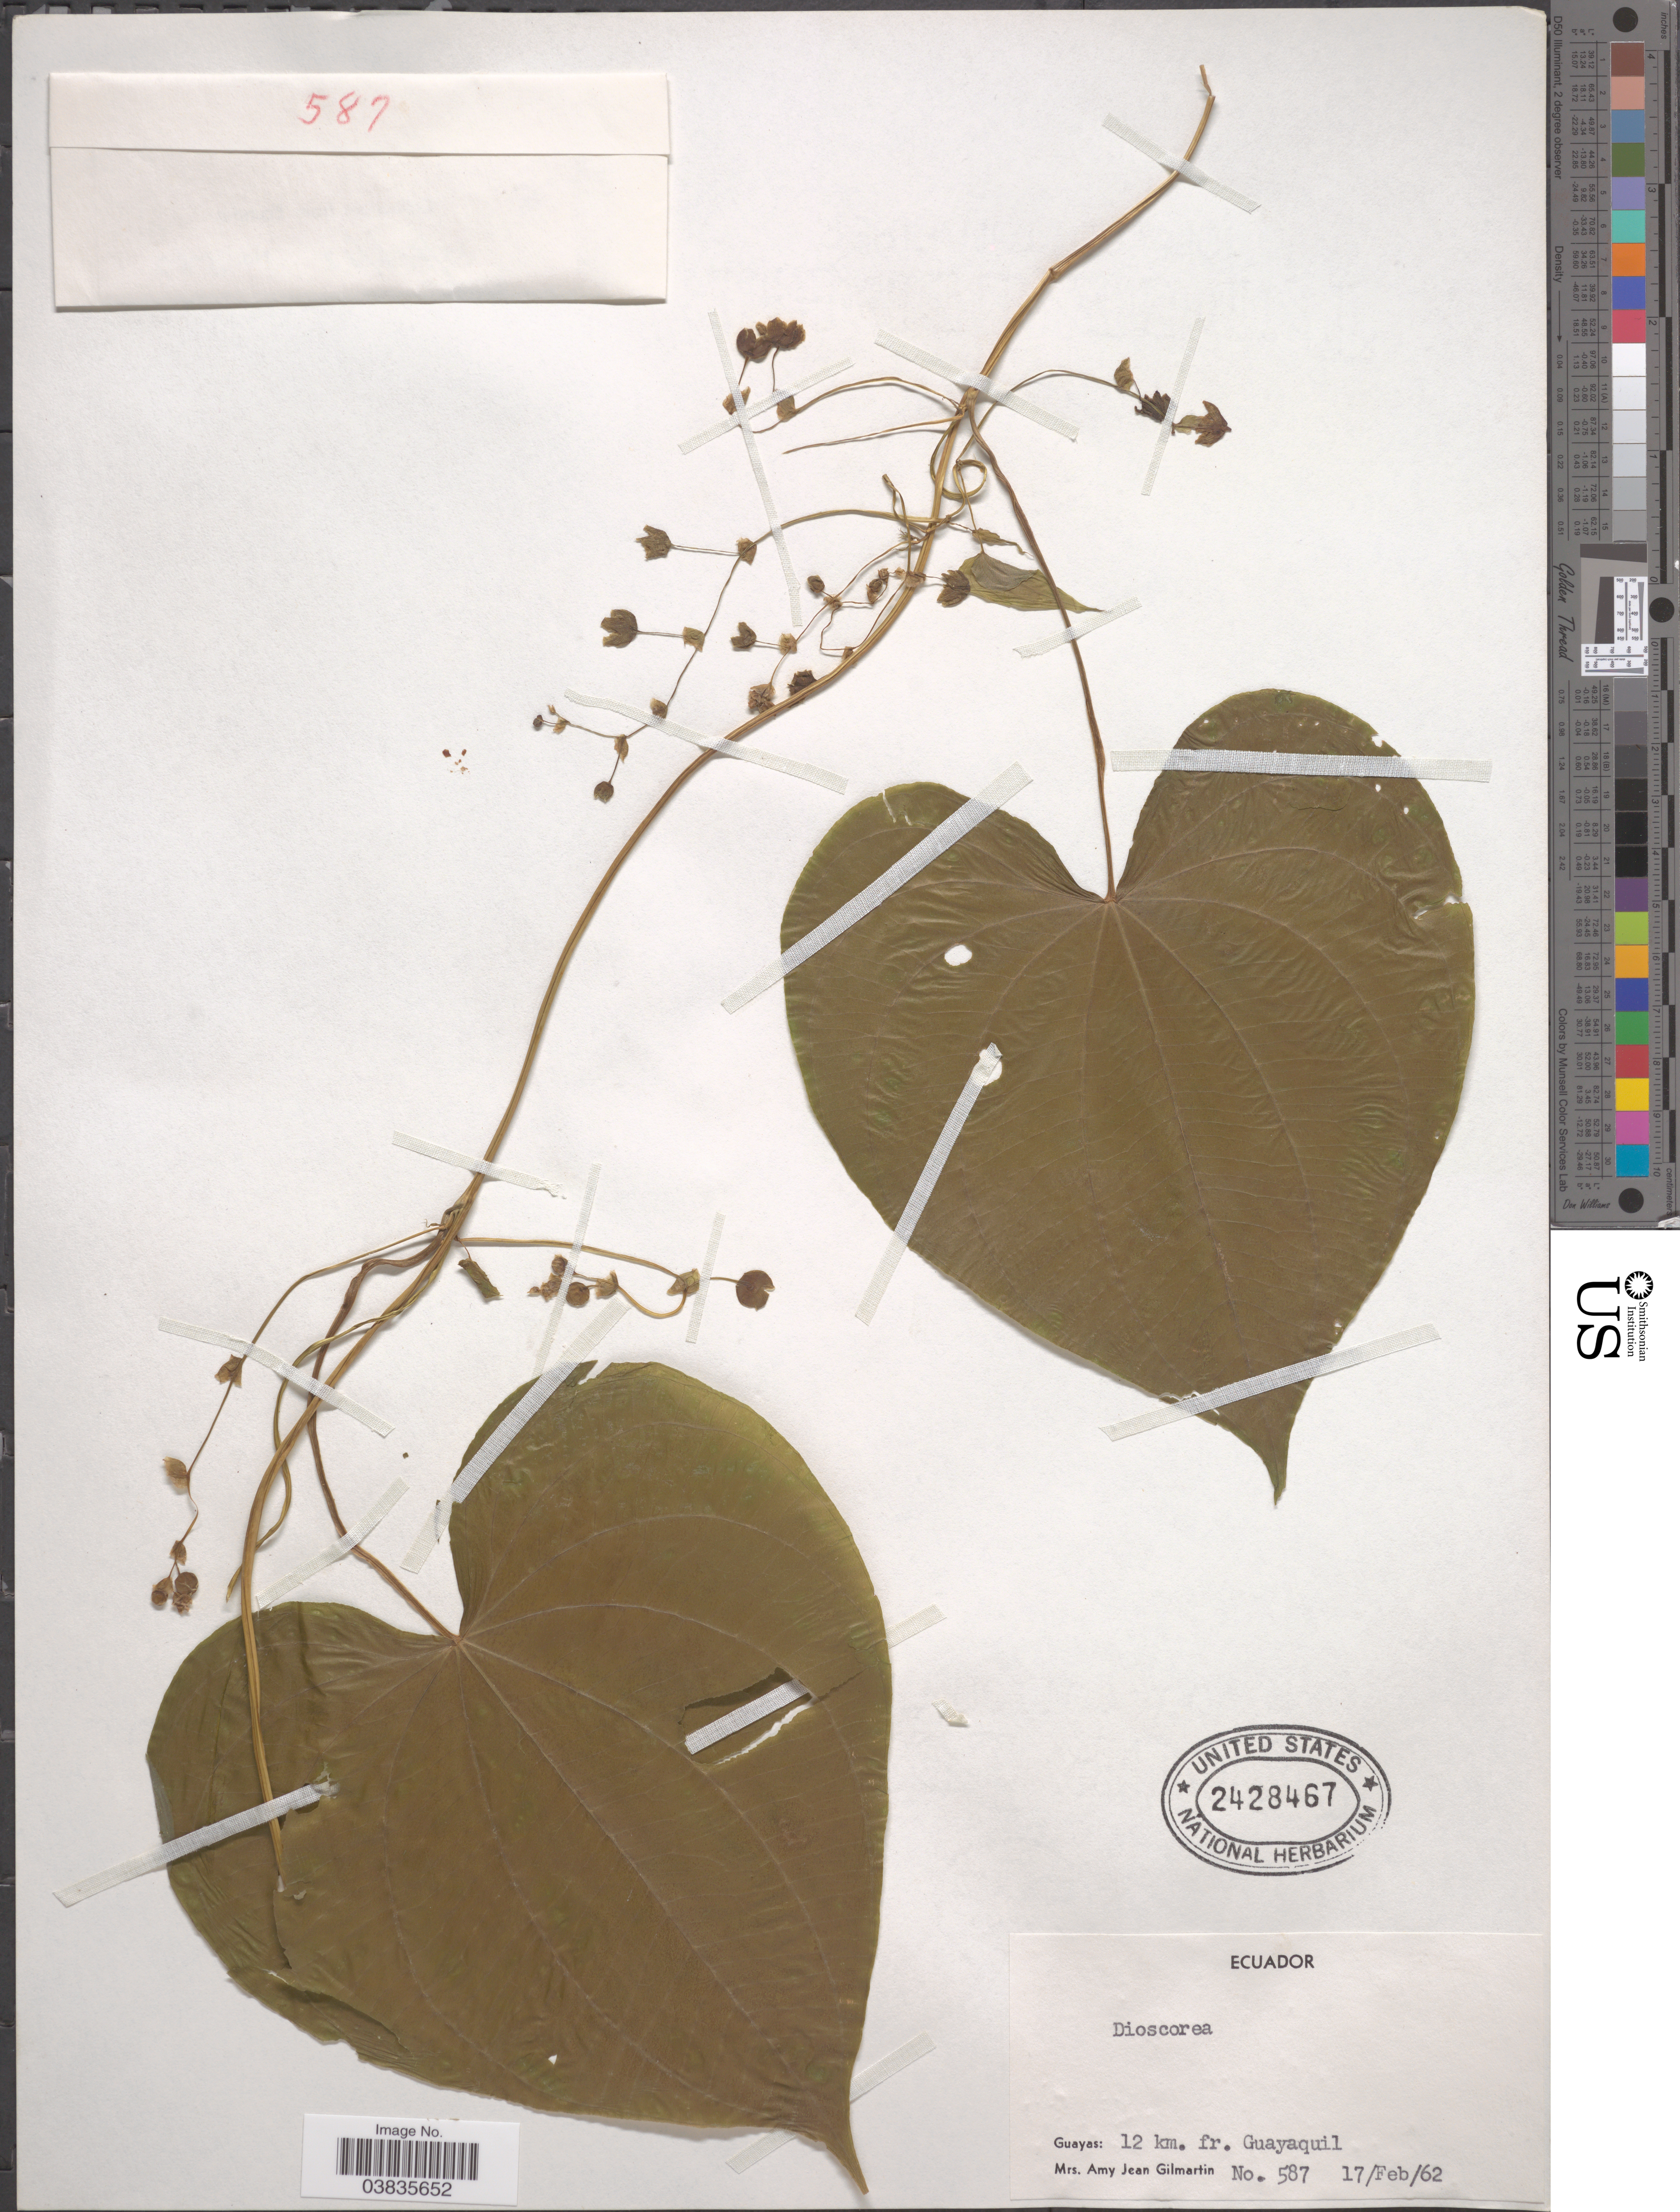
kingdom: Plantae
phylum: Tracheophyta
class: Liliopsida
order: Dioscoreales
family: Dioscoreaceae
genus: Dioscorea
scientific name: Dioscorea sp.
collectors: A. Gilmartin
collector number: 587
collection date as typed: Transcribed d/m/y: 17/2/62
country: Ecuador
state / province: Guayas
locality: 12 km. fr. Guayaquil.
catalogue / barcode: US 2428467